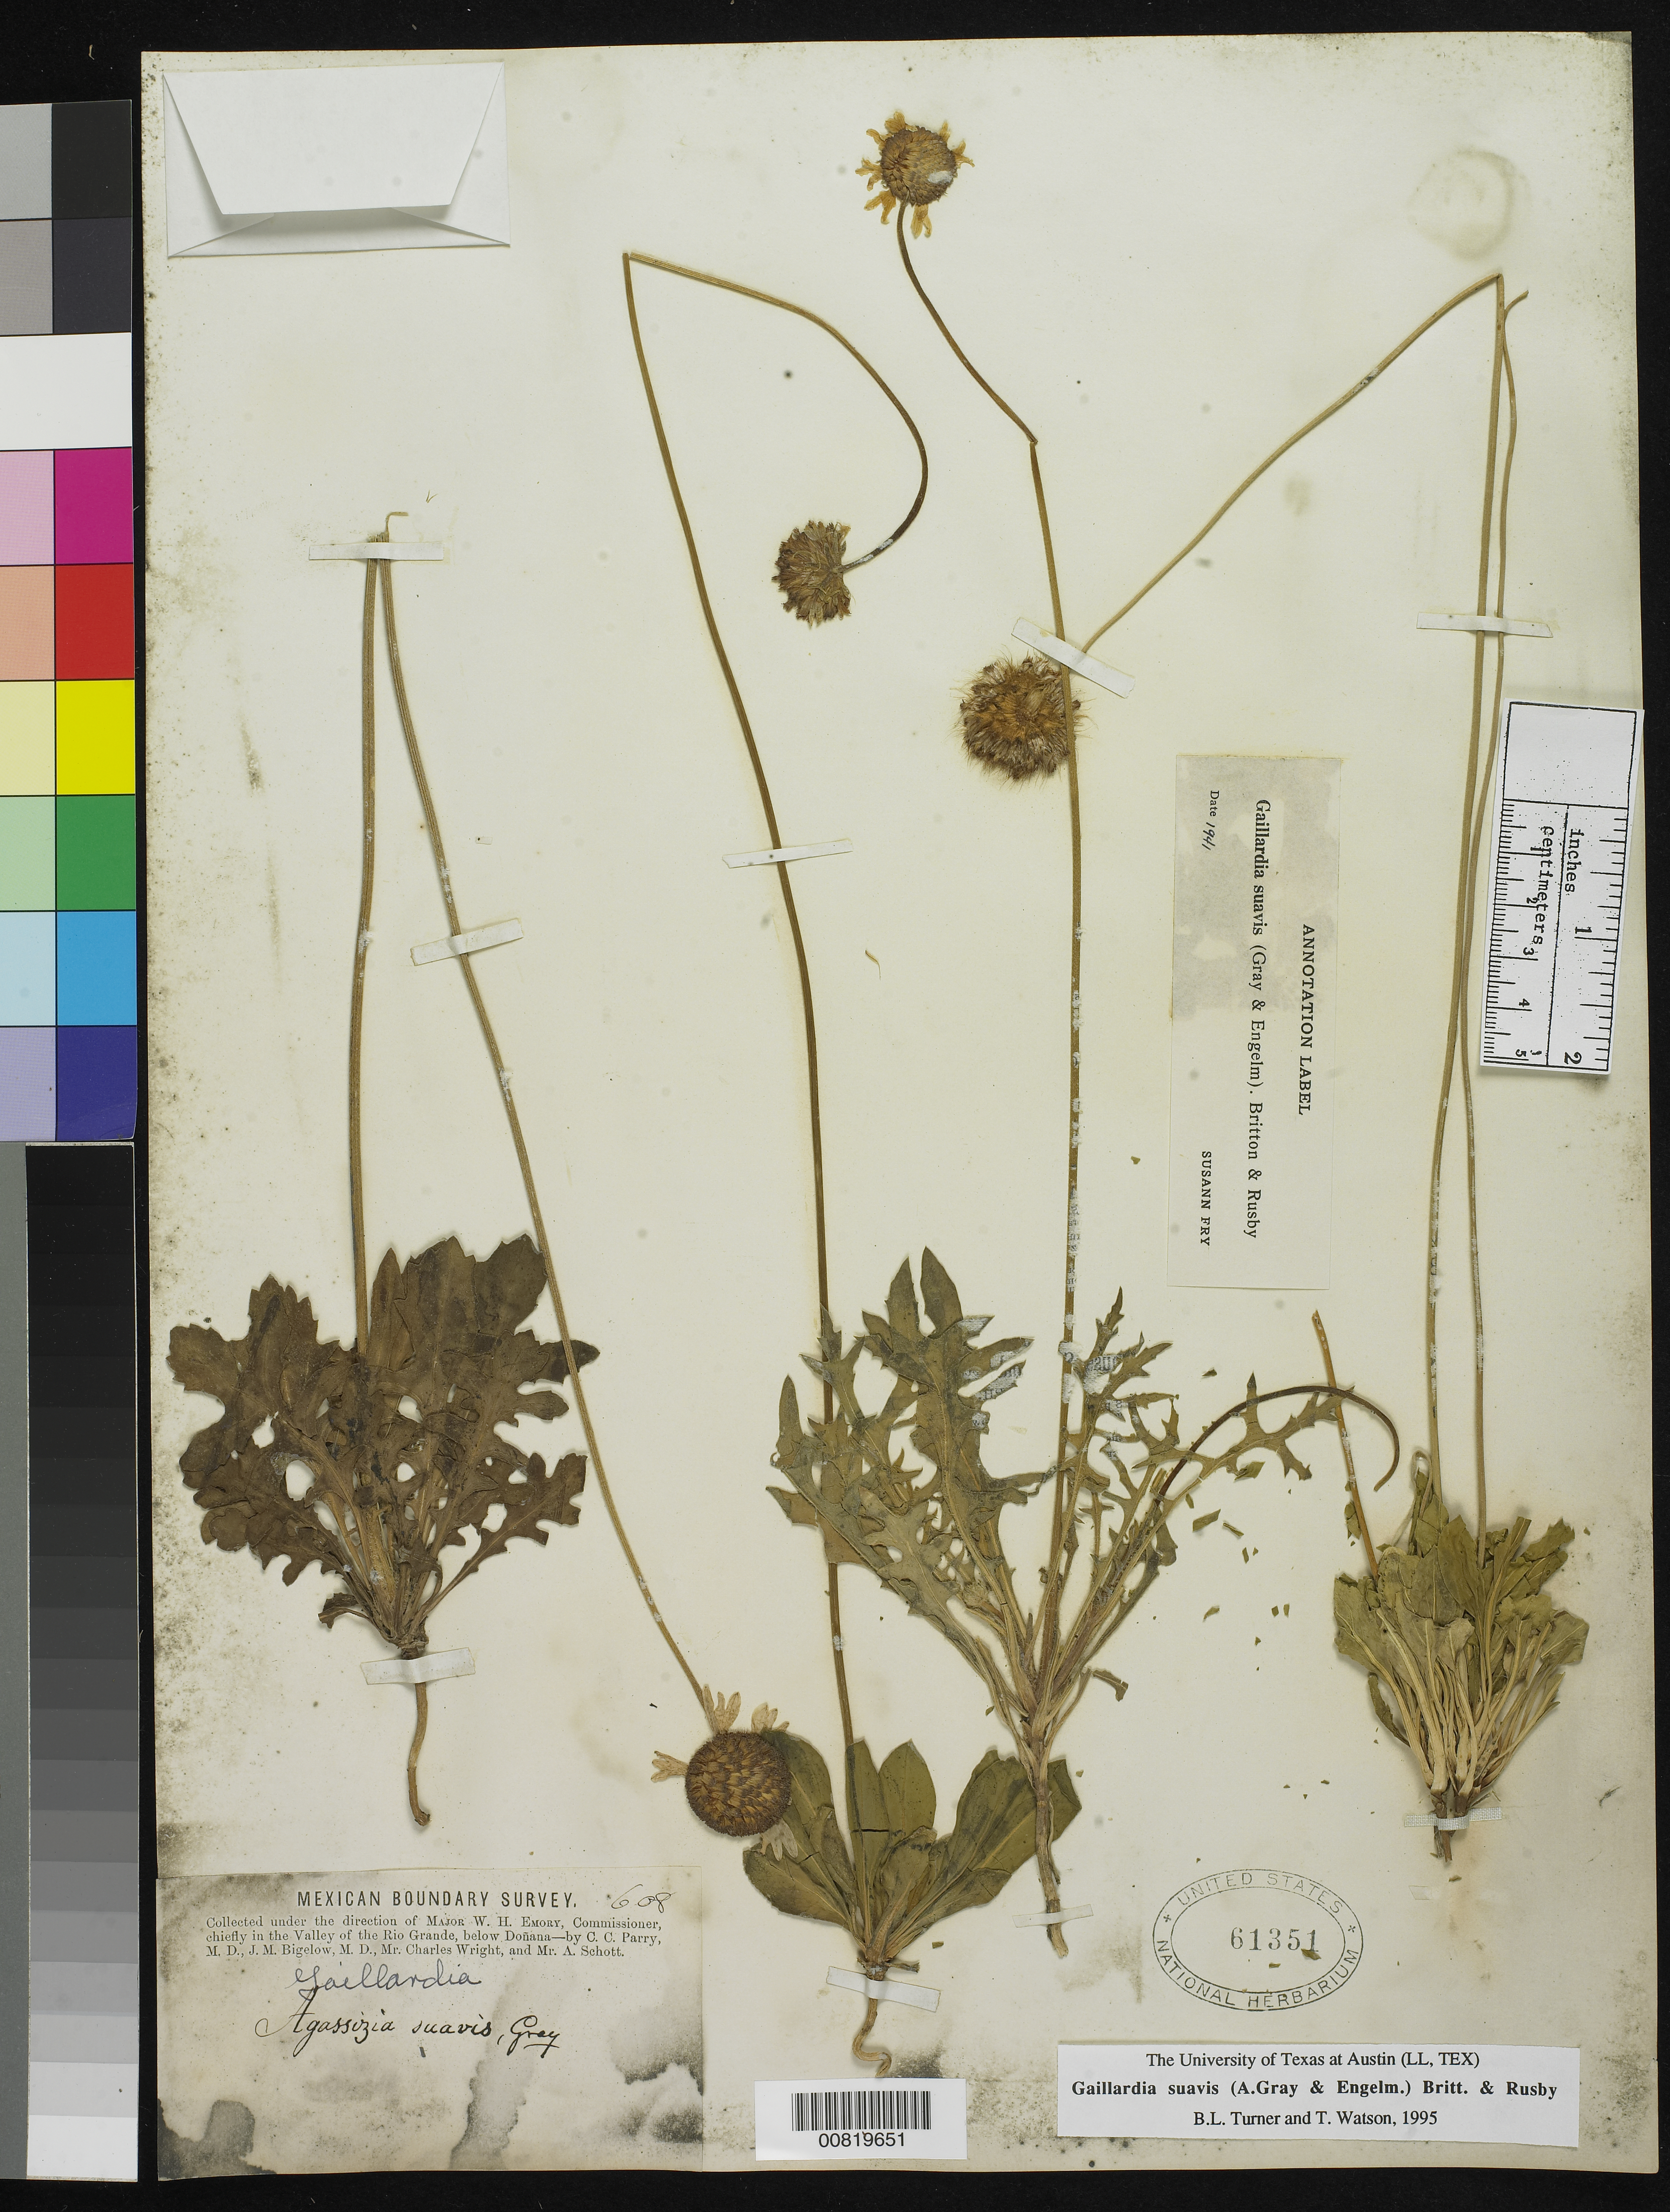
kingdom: Plantae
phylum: Tracheophyta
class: Magnoliopsida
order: Asterales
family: Asteraceae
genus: Gaillardia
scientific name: Gaillardia suavis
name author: (A. Gray & Engelm.) Britton & Rusby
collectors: C. C. Parry, J. M. Bigelow, C. Wright & A. C. V. Schott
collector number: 608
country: United States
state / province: New Mexico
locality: Valley of the Rio Grande, below Doñana, New Mexico.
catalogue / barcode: US 61351